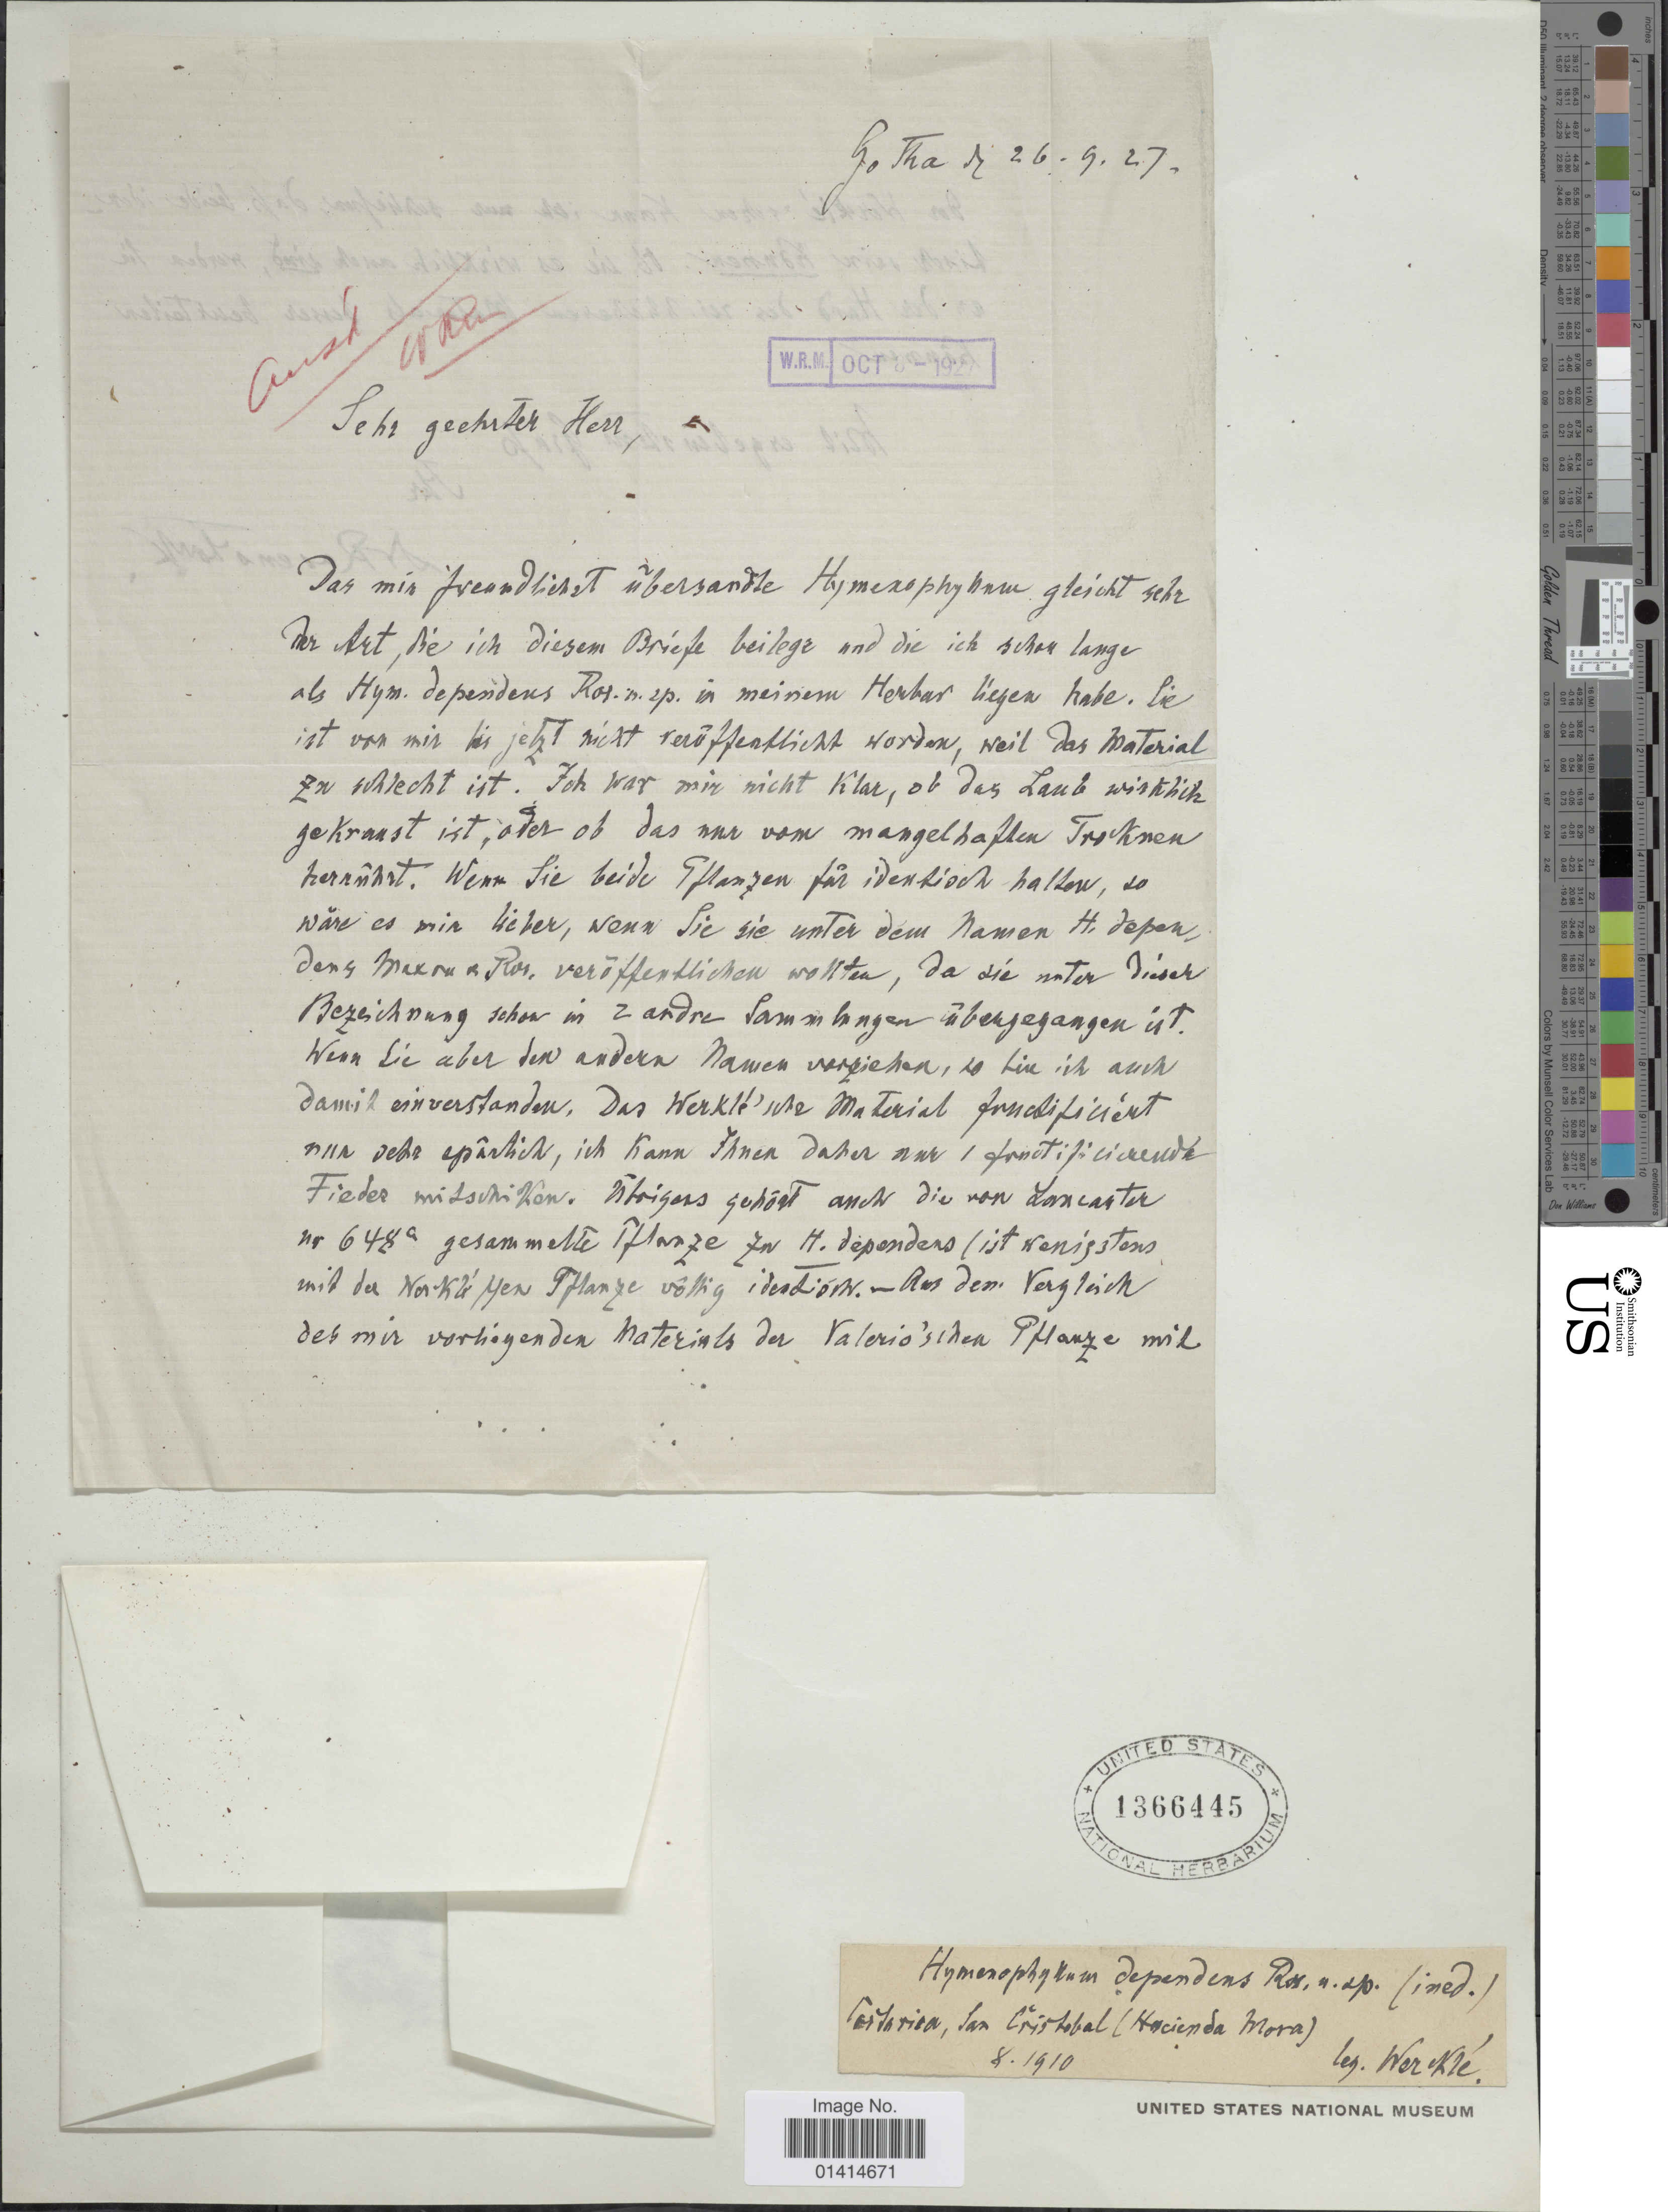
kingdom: Plantae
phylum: Tracheophyta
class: Polypodiopsida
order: Hymenophyllales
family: Hymenophyllaceae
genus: Hymenophyllum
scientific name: Hymenophyllum undulatum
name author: (Sw.) Sw.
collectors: Wercklé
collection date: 1910-08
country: Costa Rica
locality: San critobal (Hacienda Mora)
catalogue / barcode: US 1366445